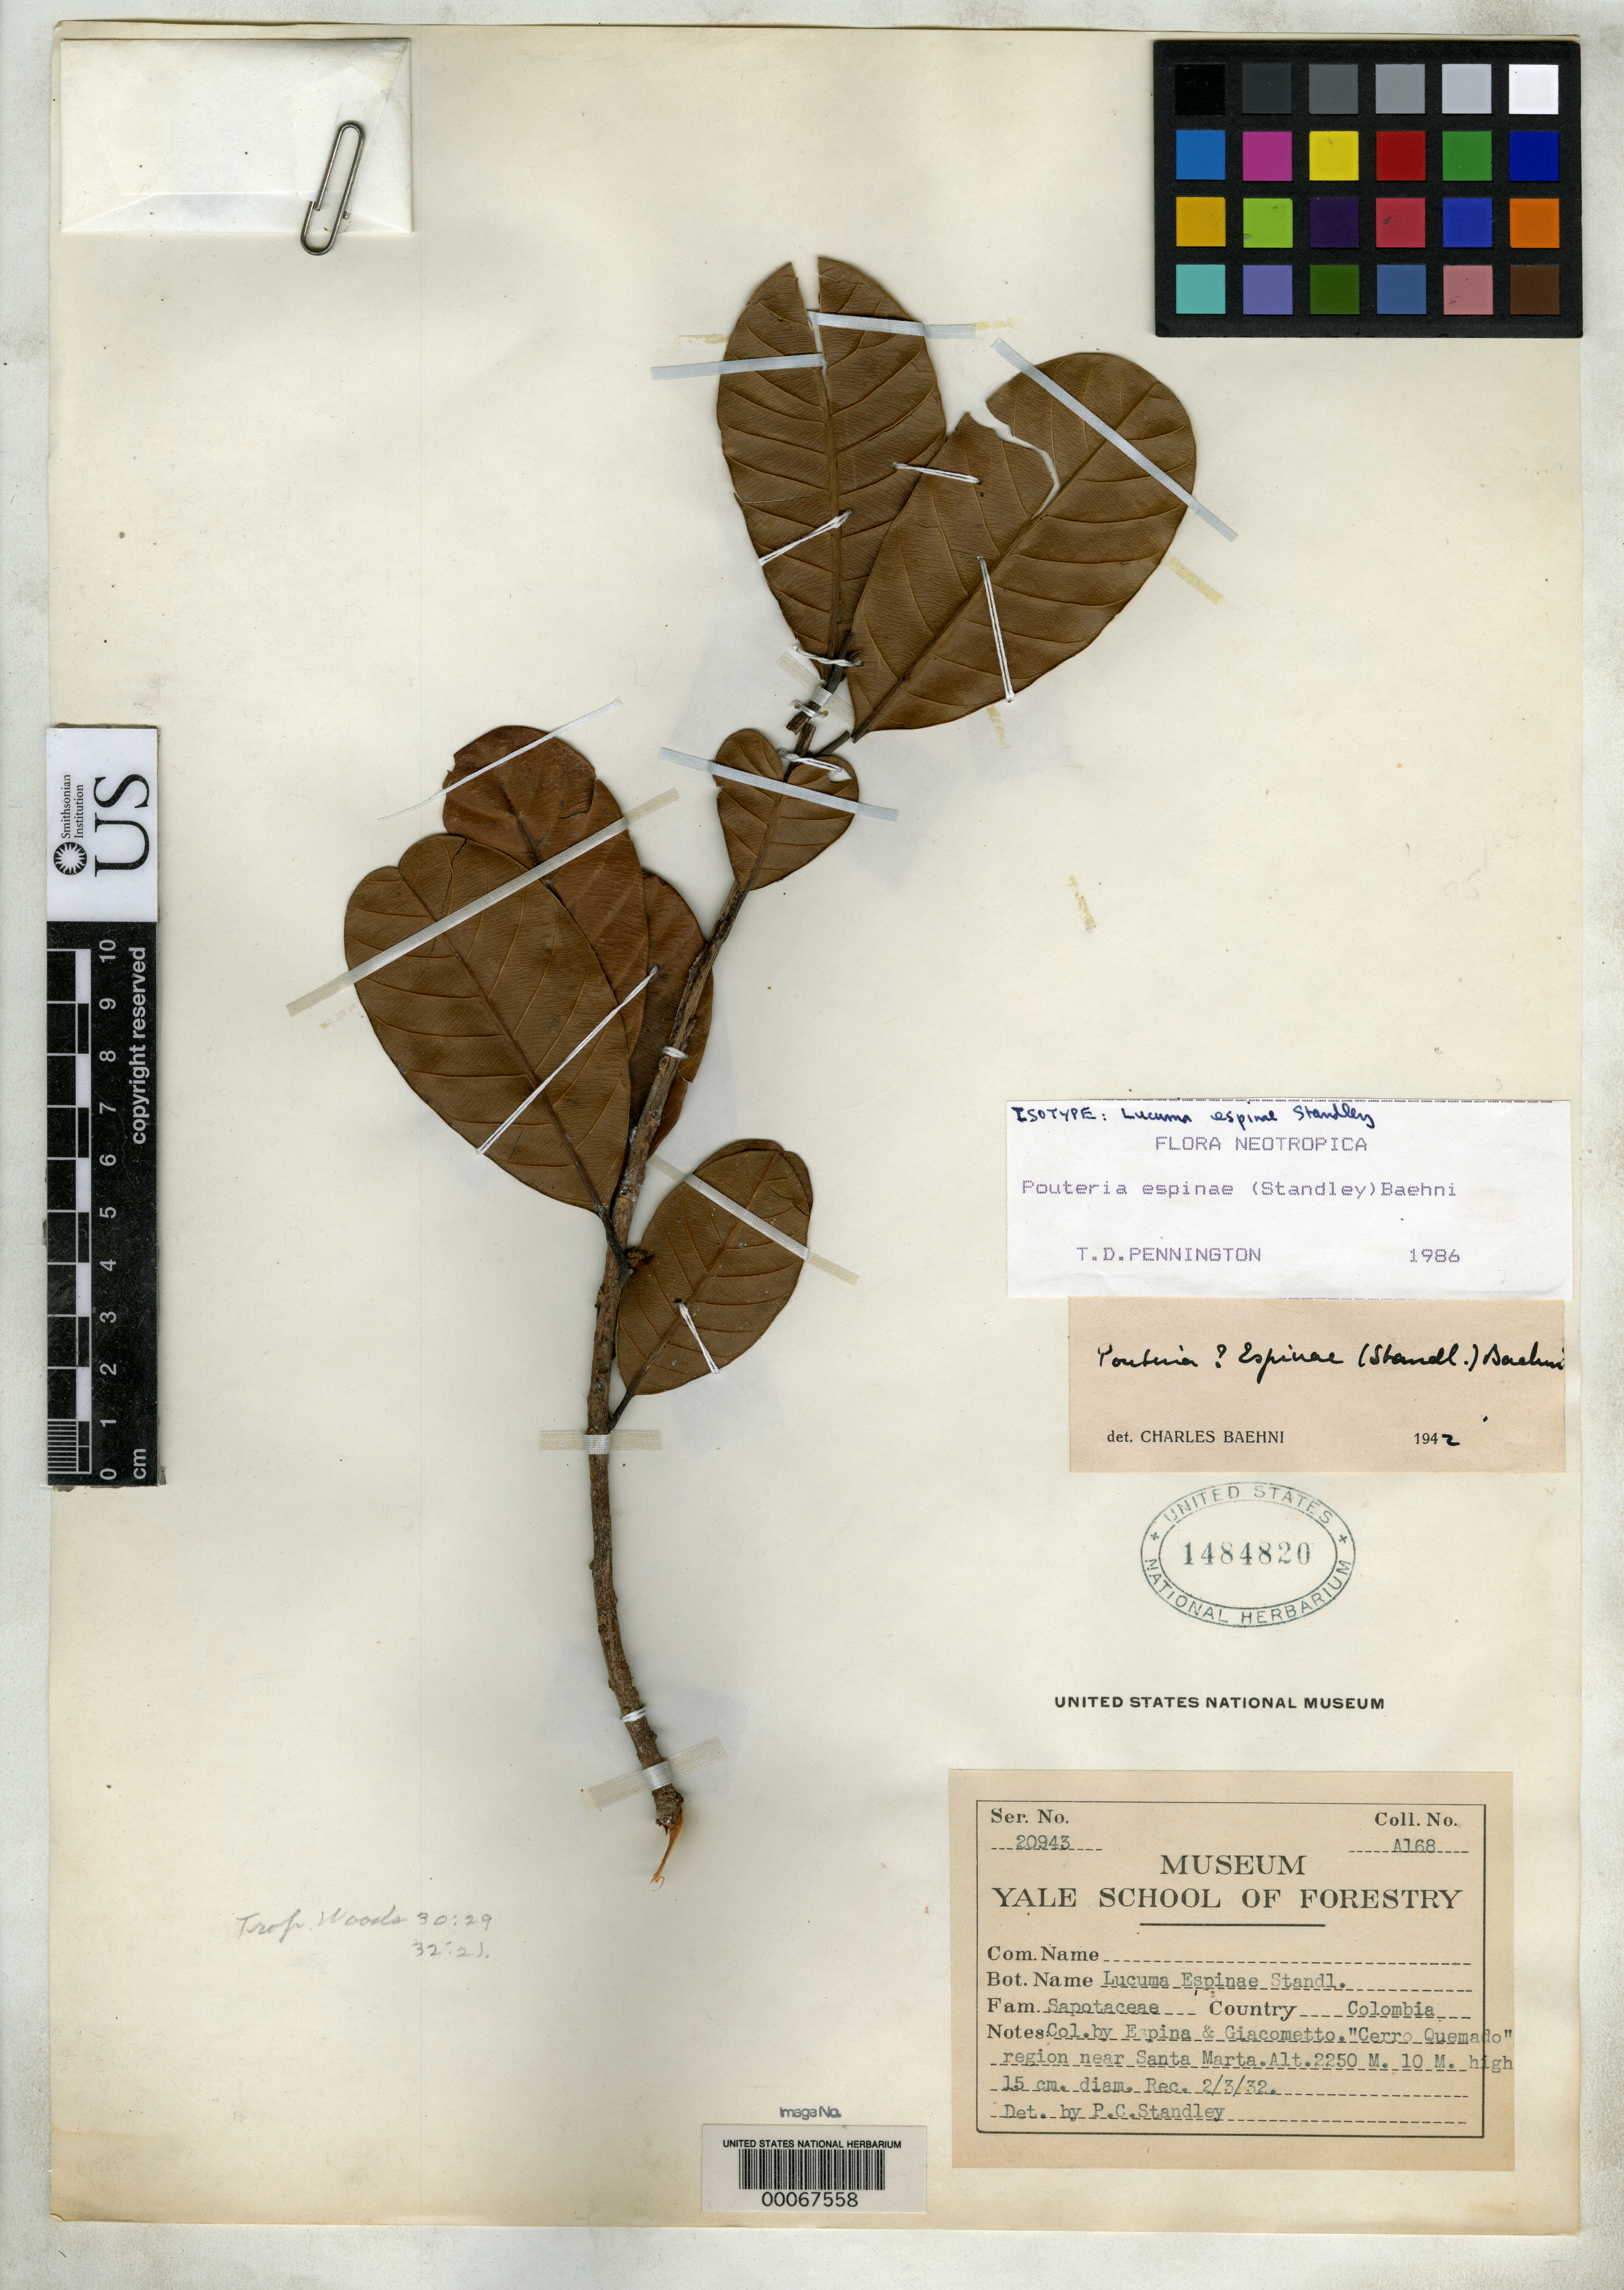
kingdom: Plantae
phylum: Tracheophyta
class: Magnoliopsida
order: Ericales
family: Sapotaceae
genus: Lucuma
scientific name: Lucuma espinae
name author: Standl.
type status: Isotype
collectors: R. Espina & J. Giacometto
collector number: A 168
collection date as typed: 1932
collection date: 1932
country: Colombia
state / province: Magdalena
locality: Near Santa Marta.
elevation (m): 2250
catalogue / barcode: US 1484820